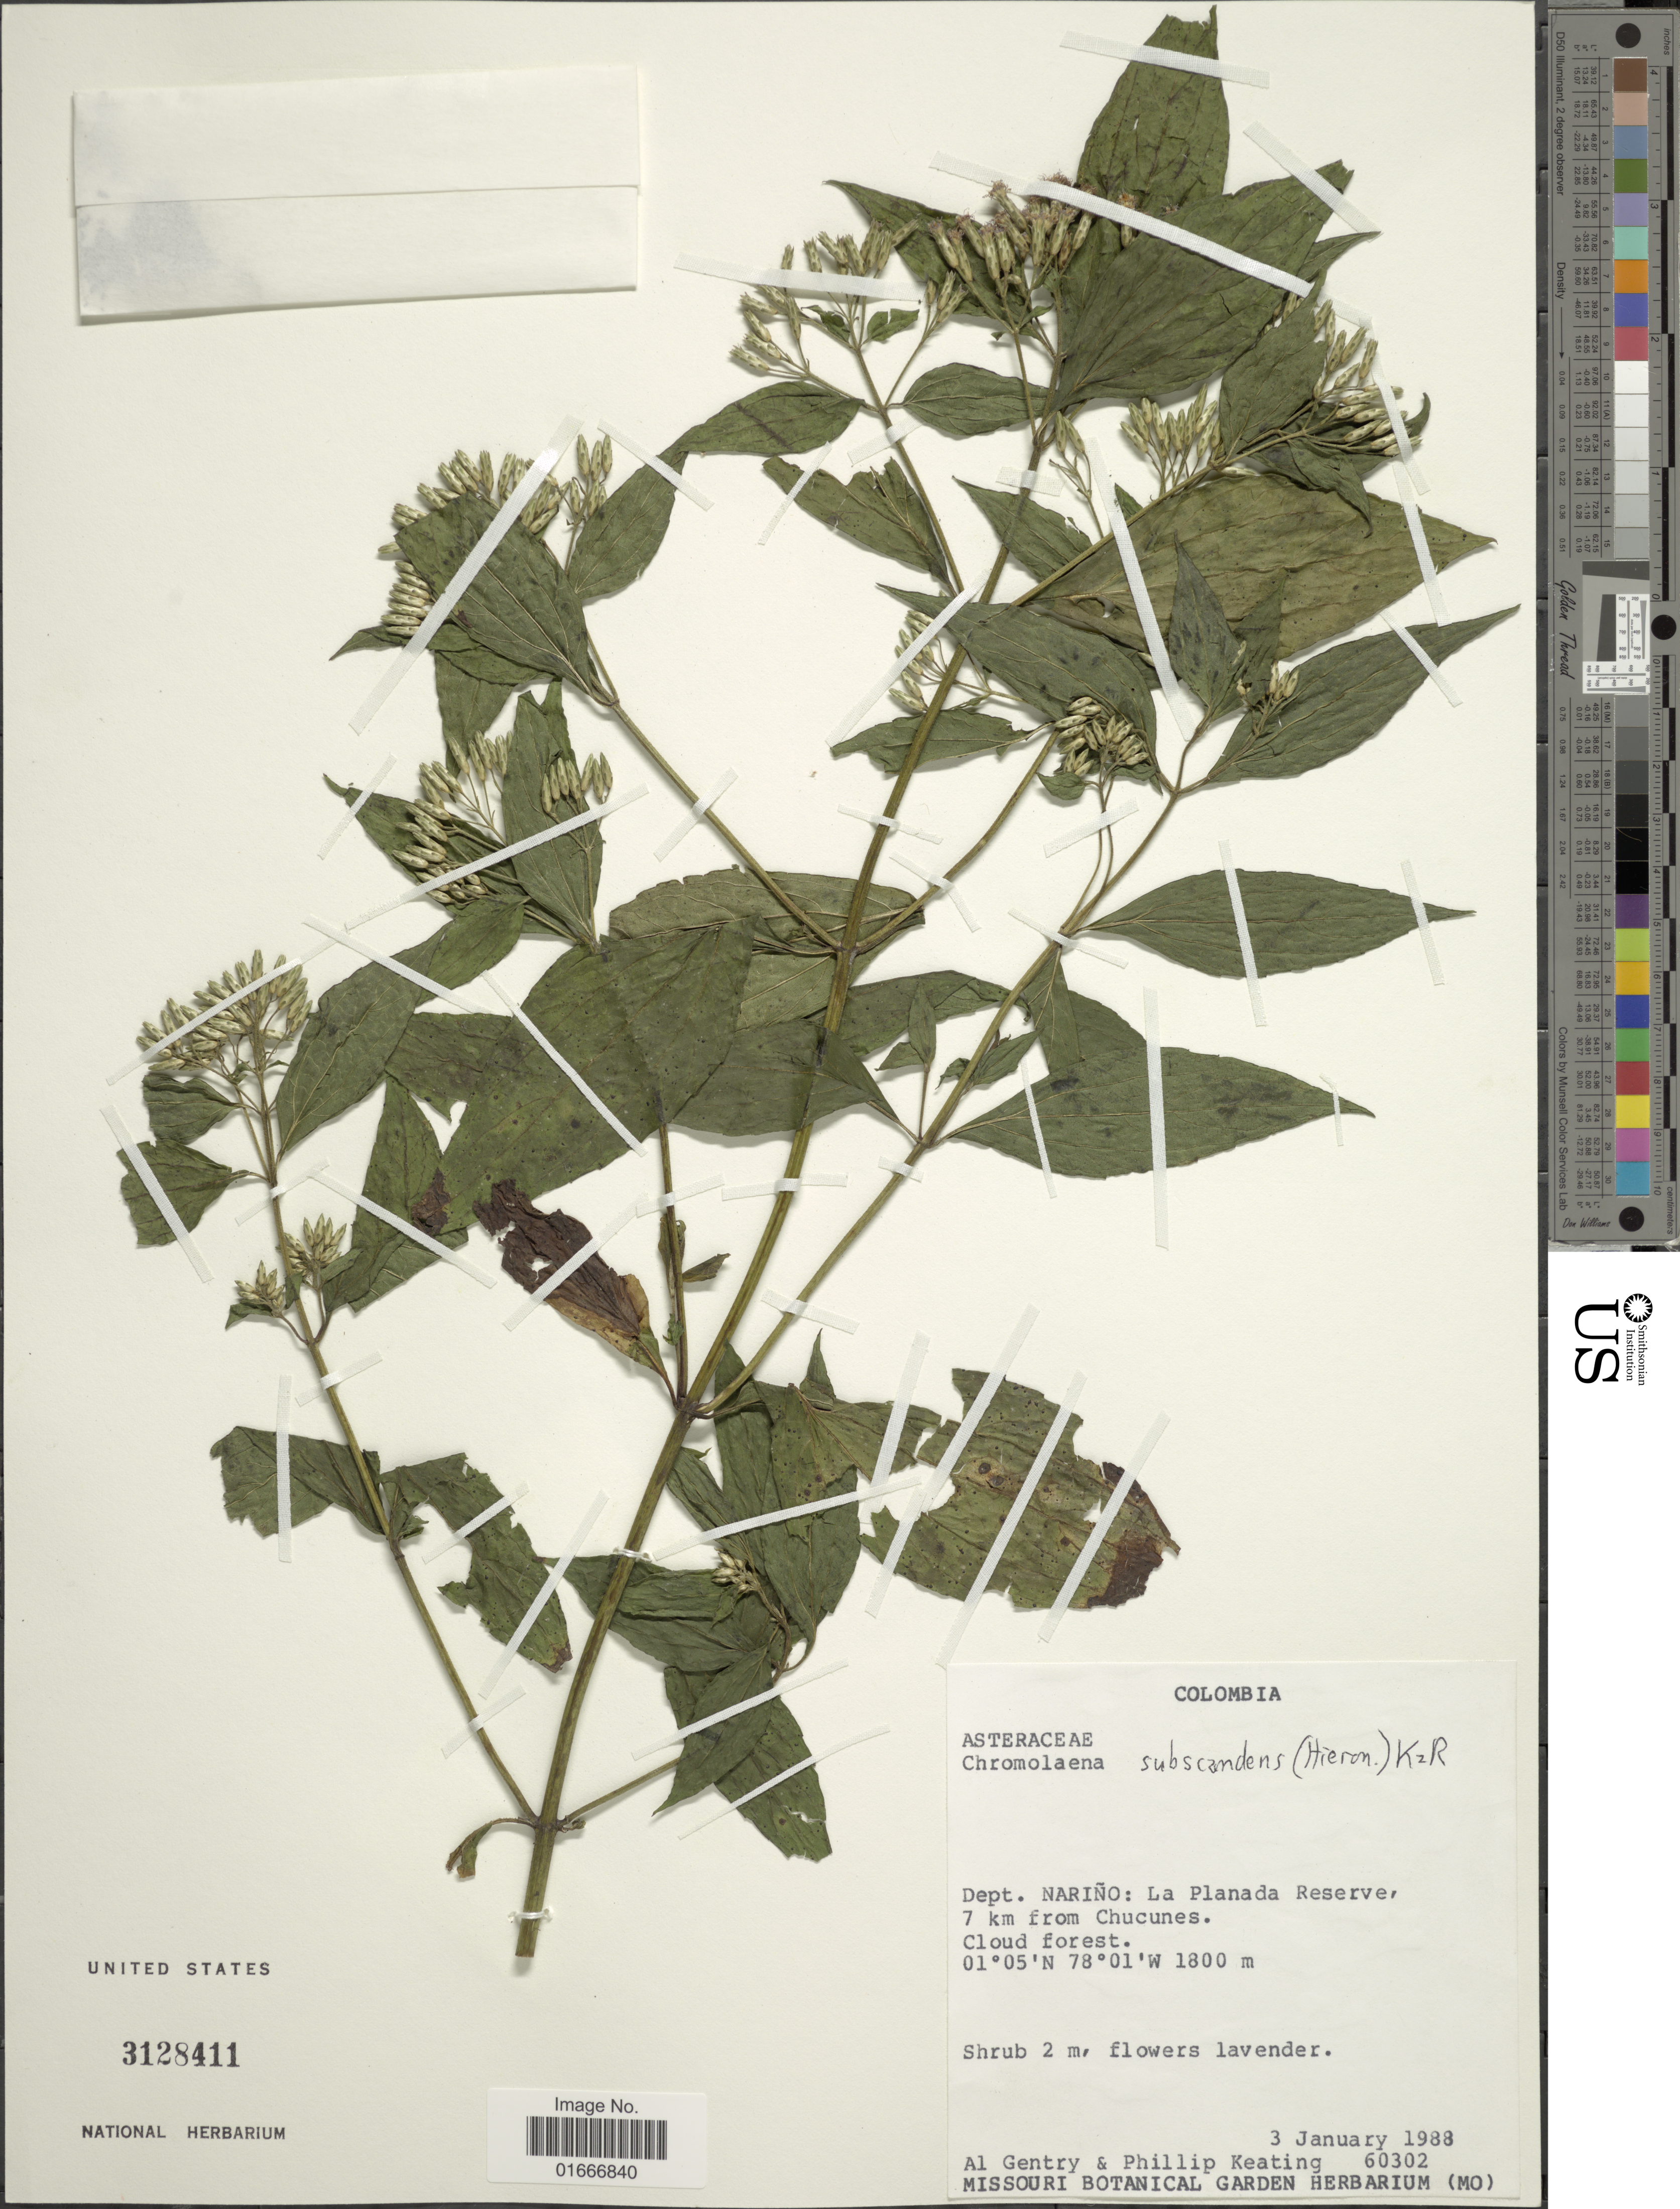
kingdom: Plantae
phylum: Tracheophyta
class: Magnoliopsida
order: Asterales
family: Asteraceae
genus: Chromolaena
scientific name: Chromolaena subscandens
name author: (Hieron.) R.M. King & H. Rob.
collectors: A. H. Gentry & P. Keating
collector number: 60302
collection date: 1988-01-03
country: Colombia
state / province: Nariño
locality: Colombia. Dept. Nariño: la Planada Reserve 7 km from Chucunes.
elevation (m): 1800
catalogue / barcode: US 3128411